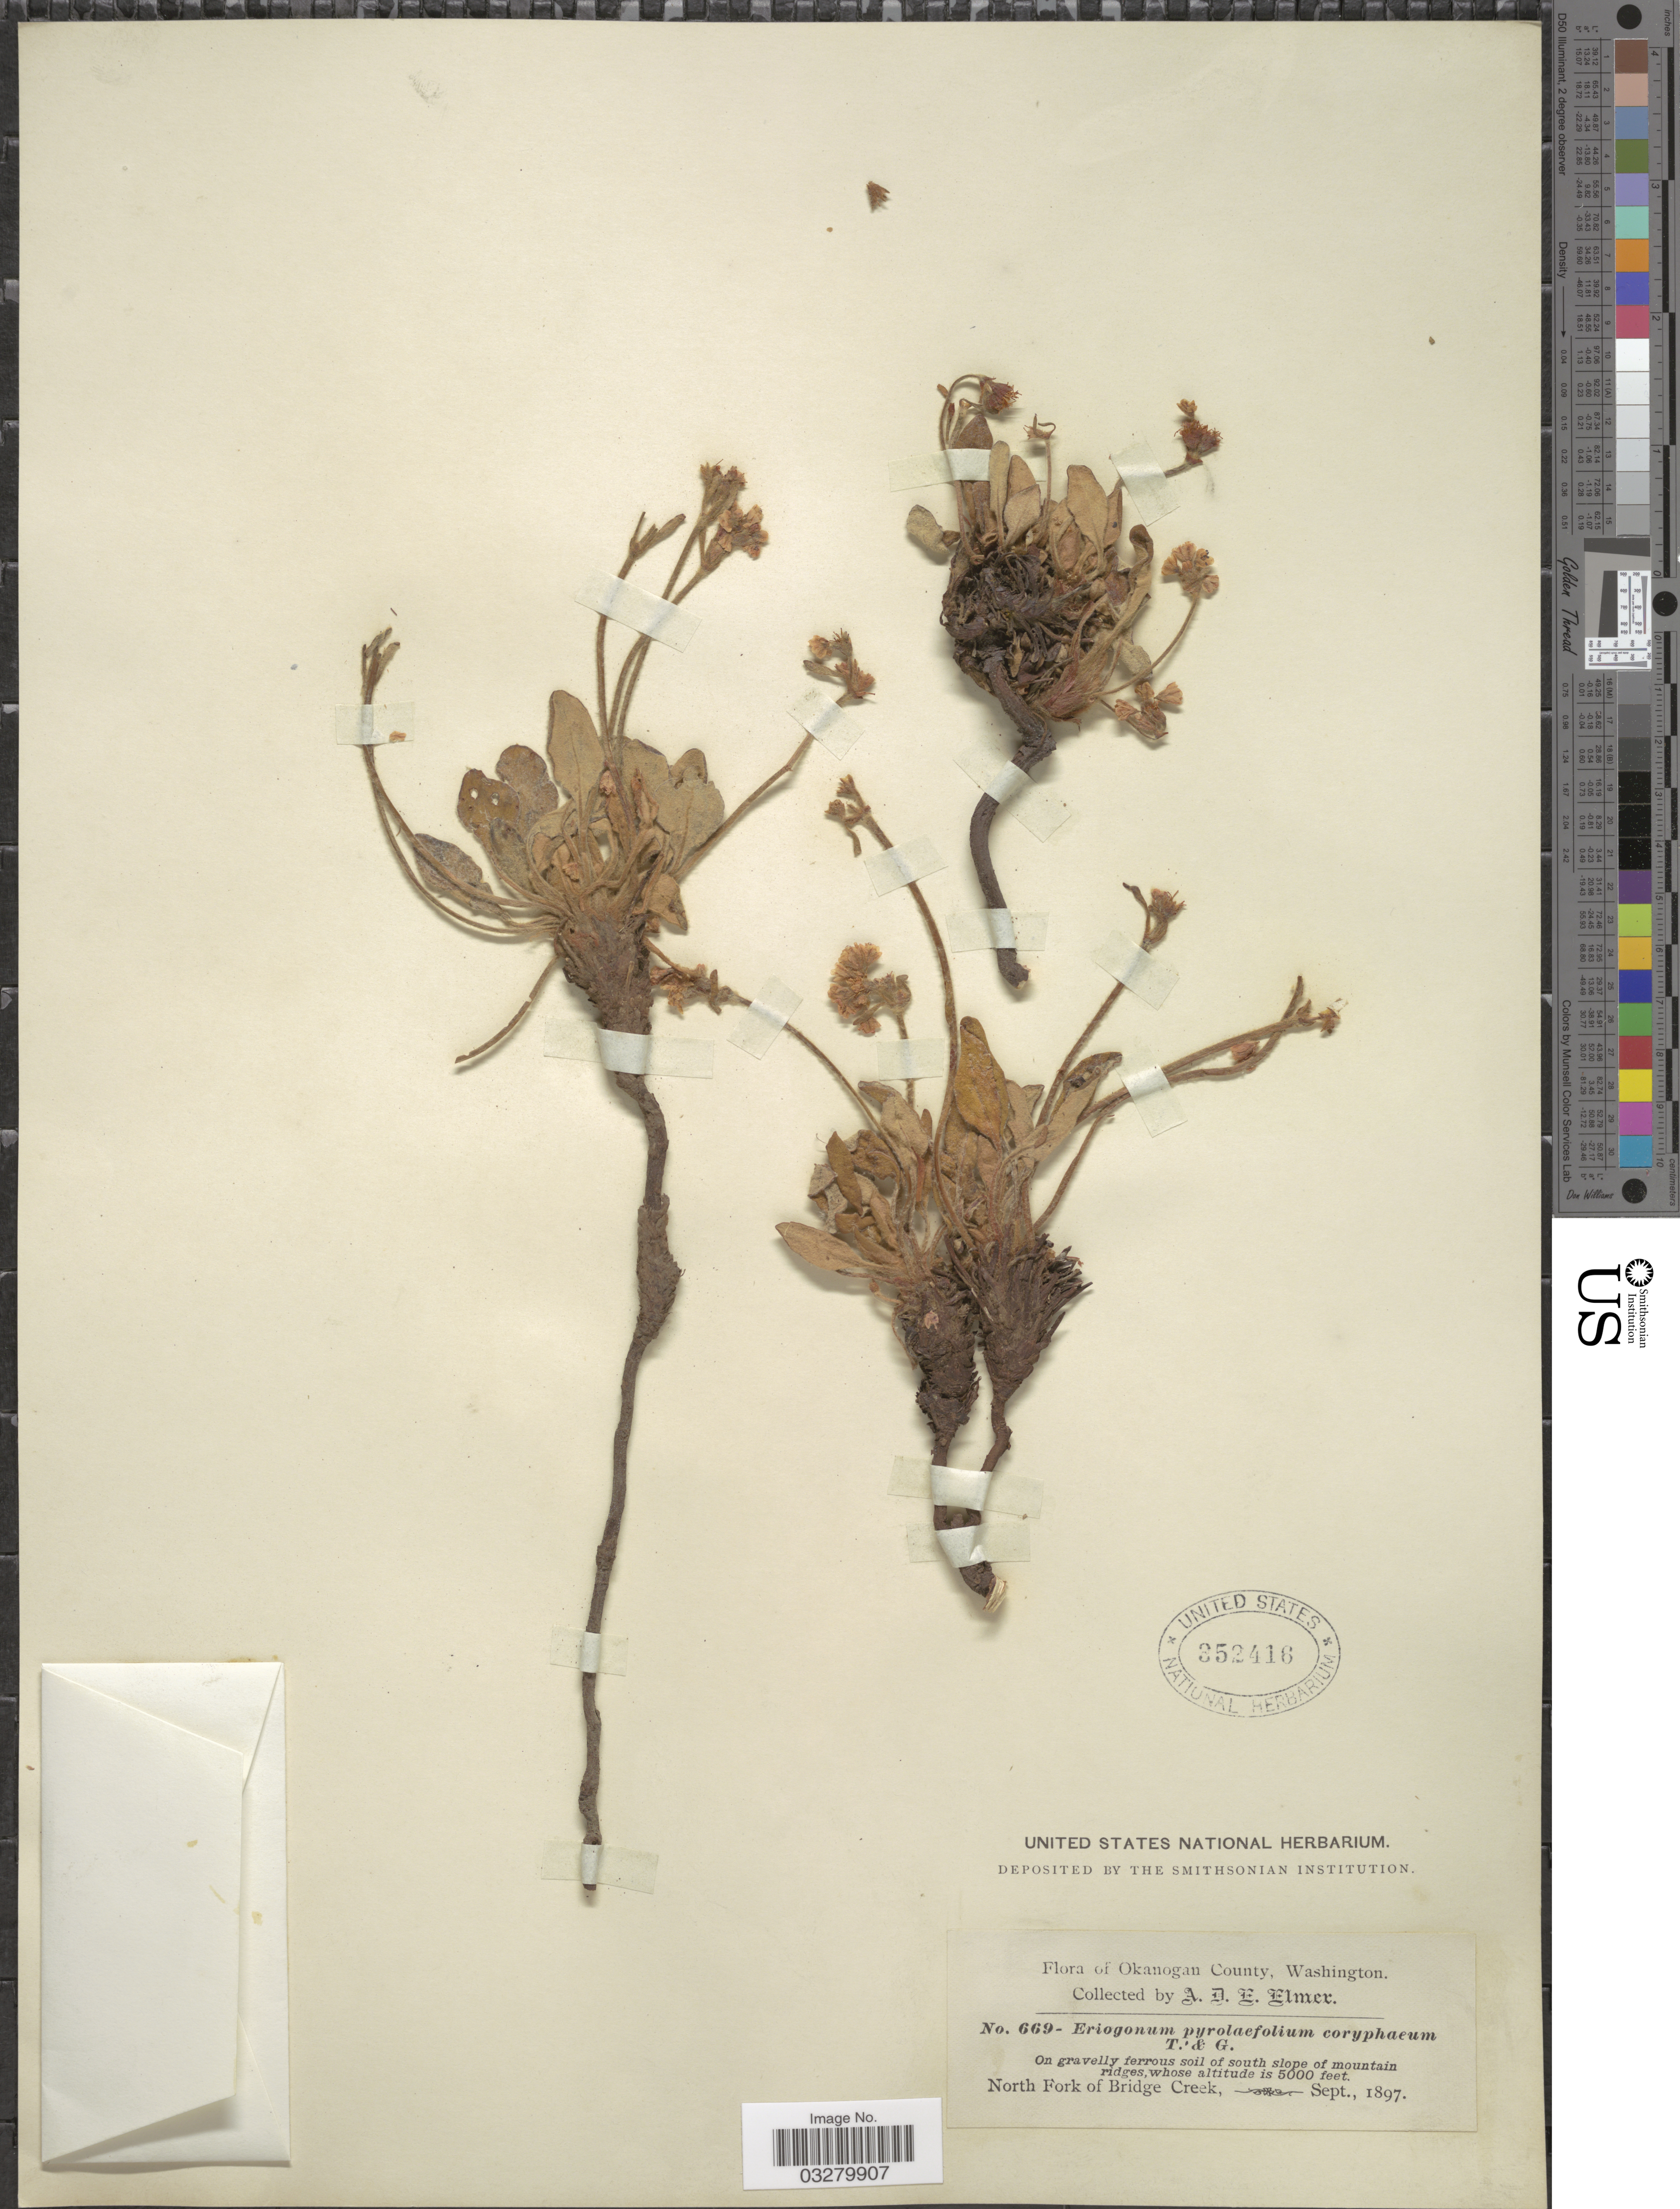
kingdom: Plantae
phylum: Tracheophyta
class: Magnoliopsida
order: Caryophyllales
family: Polygonaceae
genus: Eriogonum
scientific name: Eriogonum pyrolifolium var. coryphaeum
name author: Torr. & A. Gray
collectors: A. D. E. Elmer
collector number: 669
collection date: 1897-09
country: United States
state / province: Washington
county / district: Okanogan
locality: Okanogan County, North Fork of Bridge Creek.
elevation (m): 1524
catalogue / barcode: US 352416